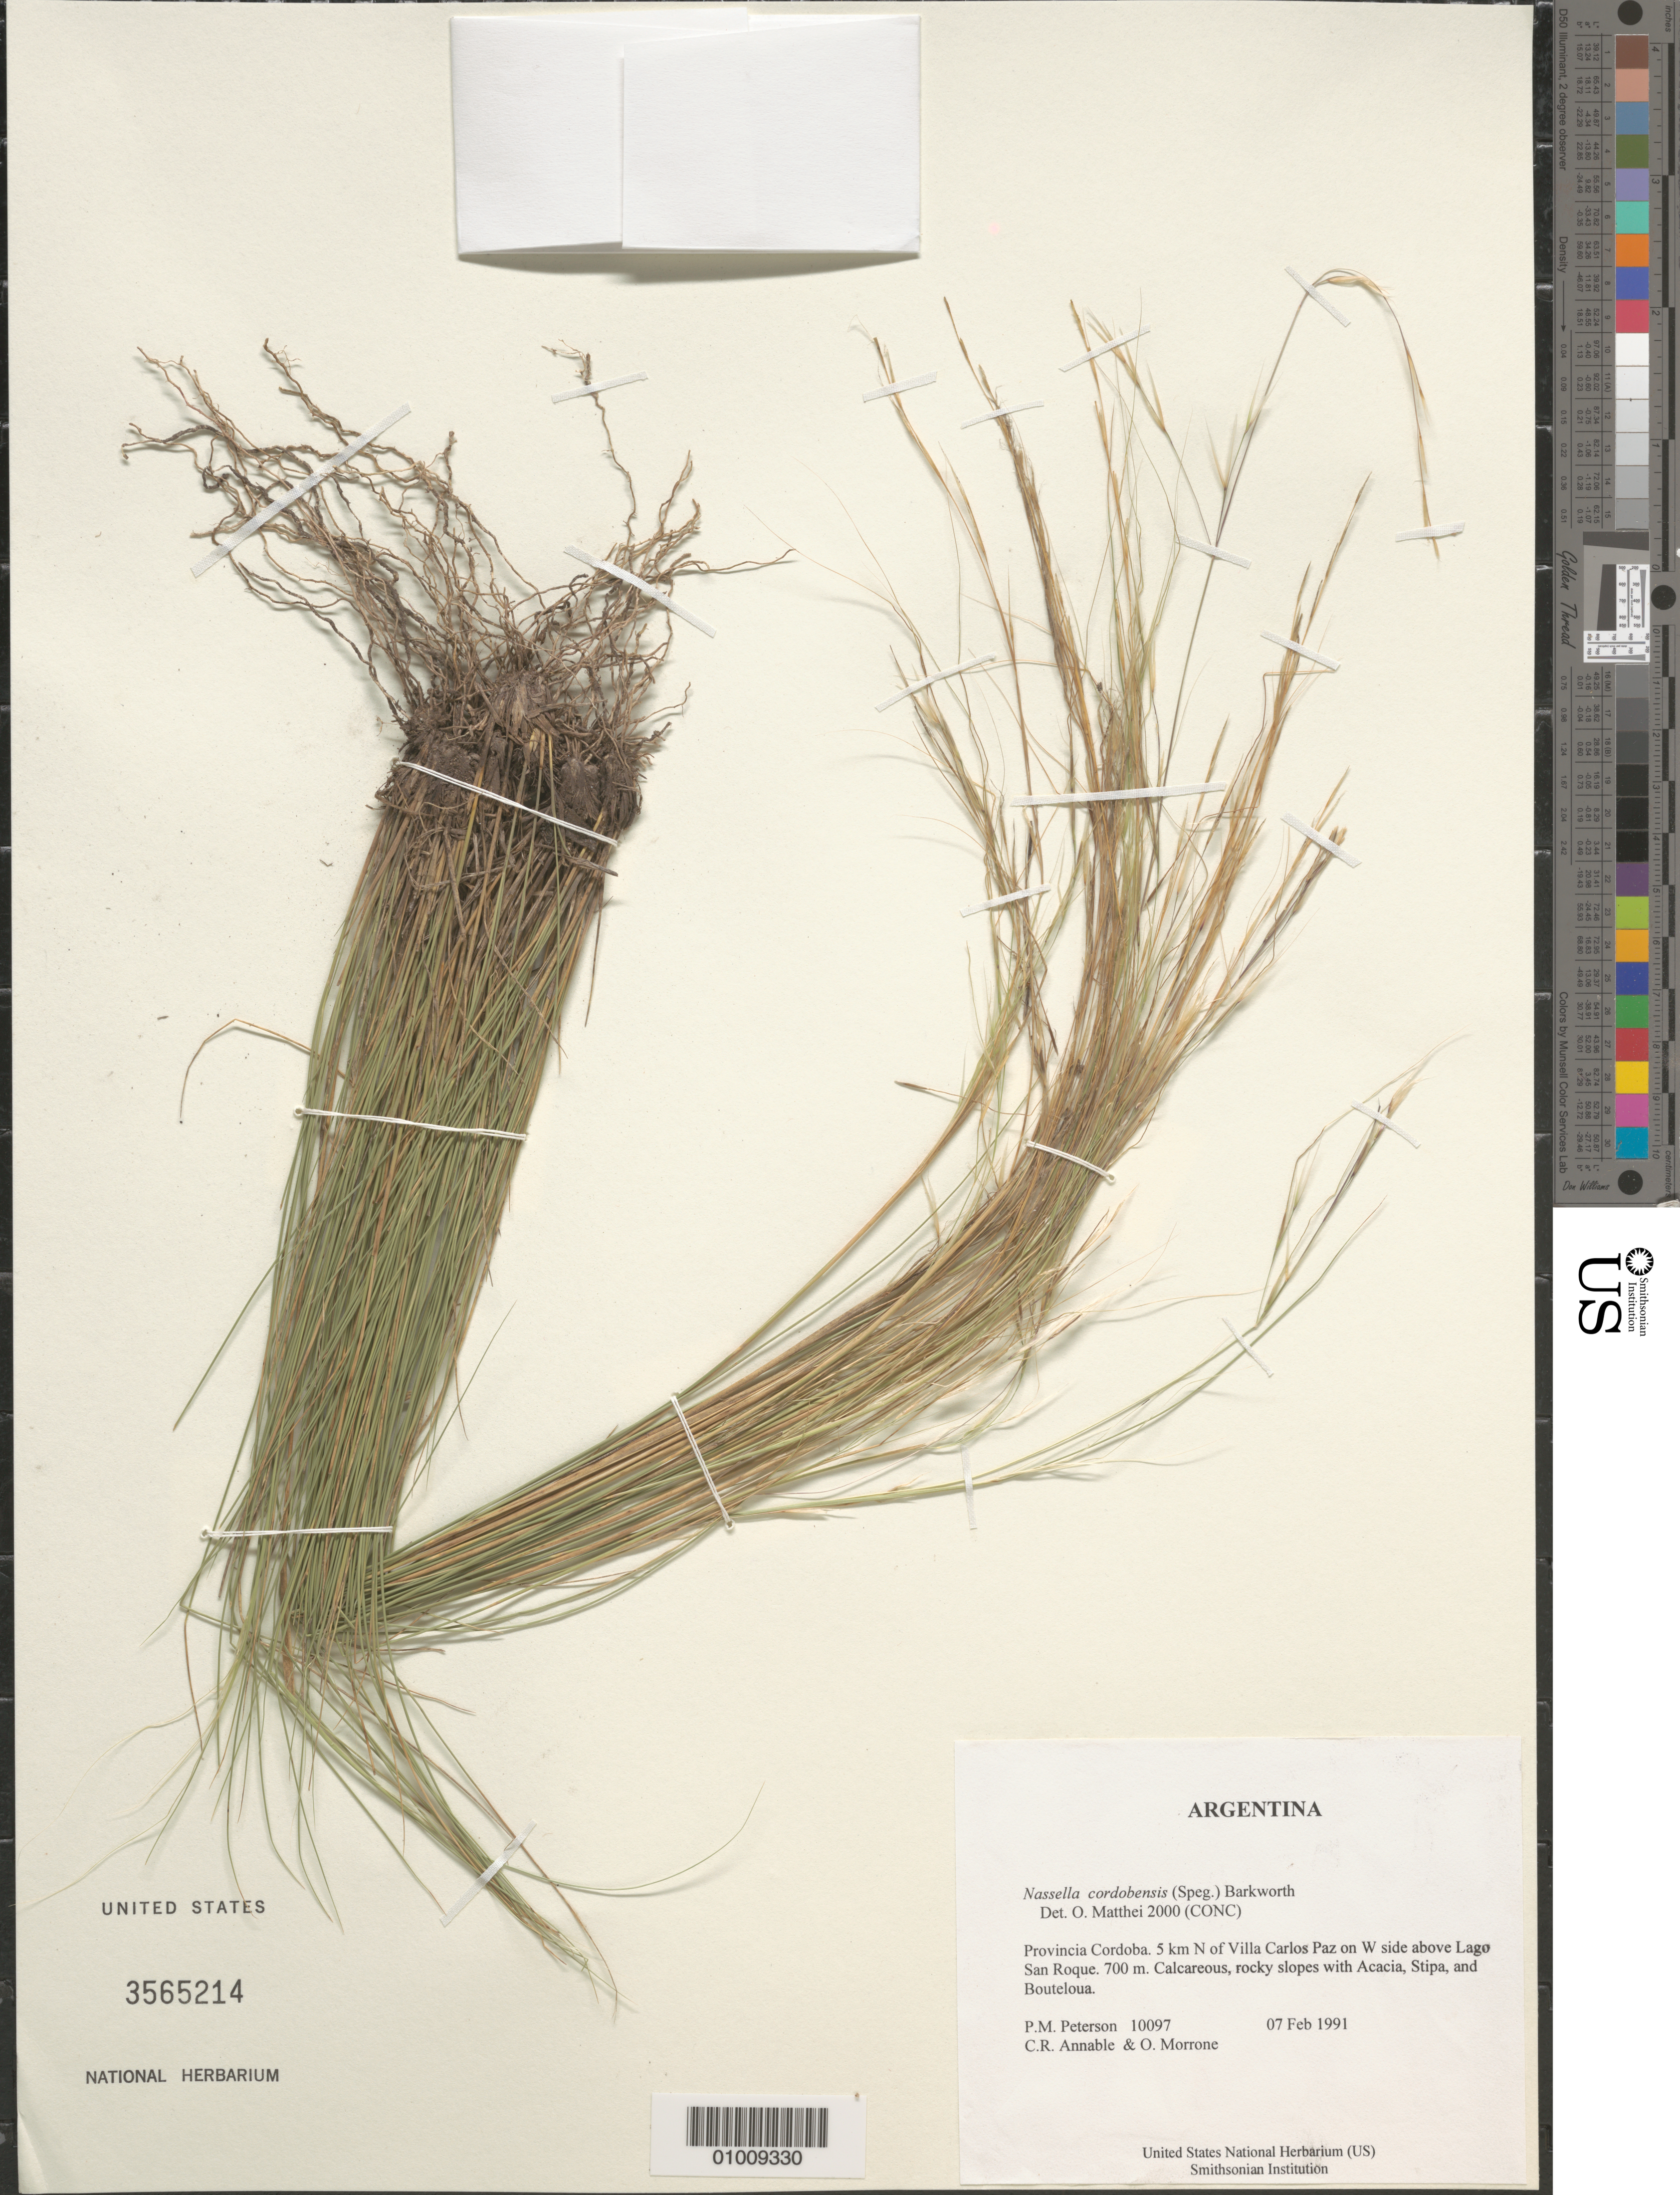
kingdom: Plantae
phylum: Tracheophyta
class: Liliopsida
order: Poales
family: Poaceae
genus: Nassella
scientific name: Nassella cordobensis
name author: (Speg.) Barkworth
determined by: Matthei, O. R.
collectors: P. M. Peterson, C. R. Annable & O. N. Morrone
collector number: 10097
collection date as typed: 07 Feb 1991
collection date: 1991-02-07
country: Argentina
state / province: Córdoba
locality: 5 km N of Villa Carlos Paz on W side above Lago San Roque.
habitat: Calcareous, rocky slopes with Acacia, Stipa, and Bouteloua.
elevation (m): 700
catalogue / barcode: US 3565214